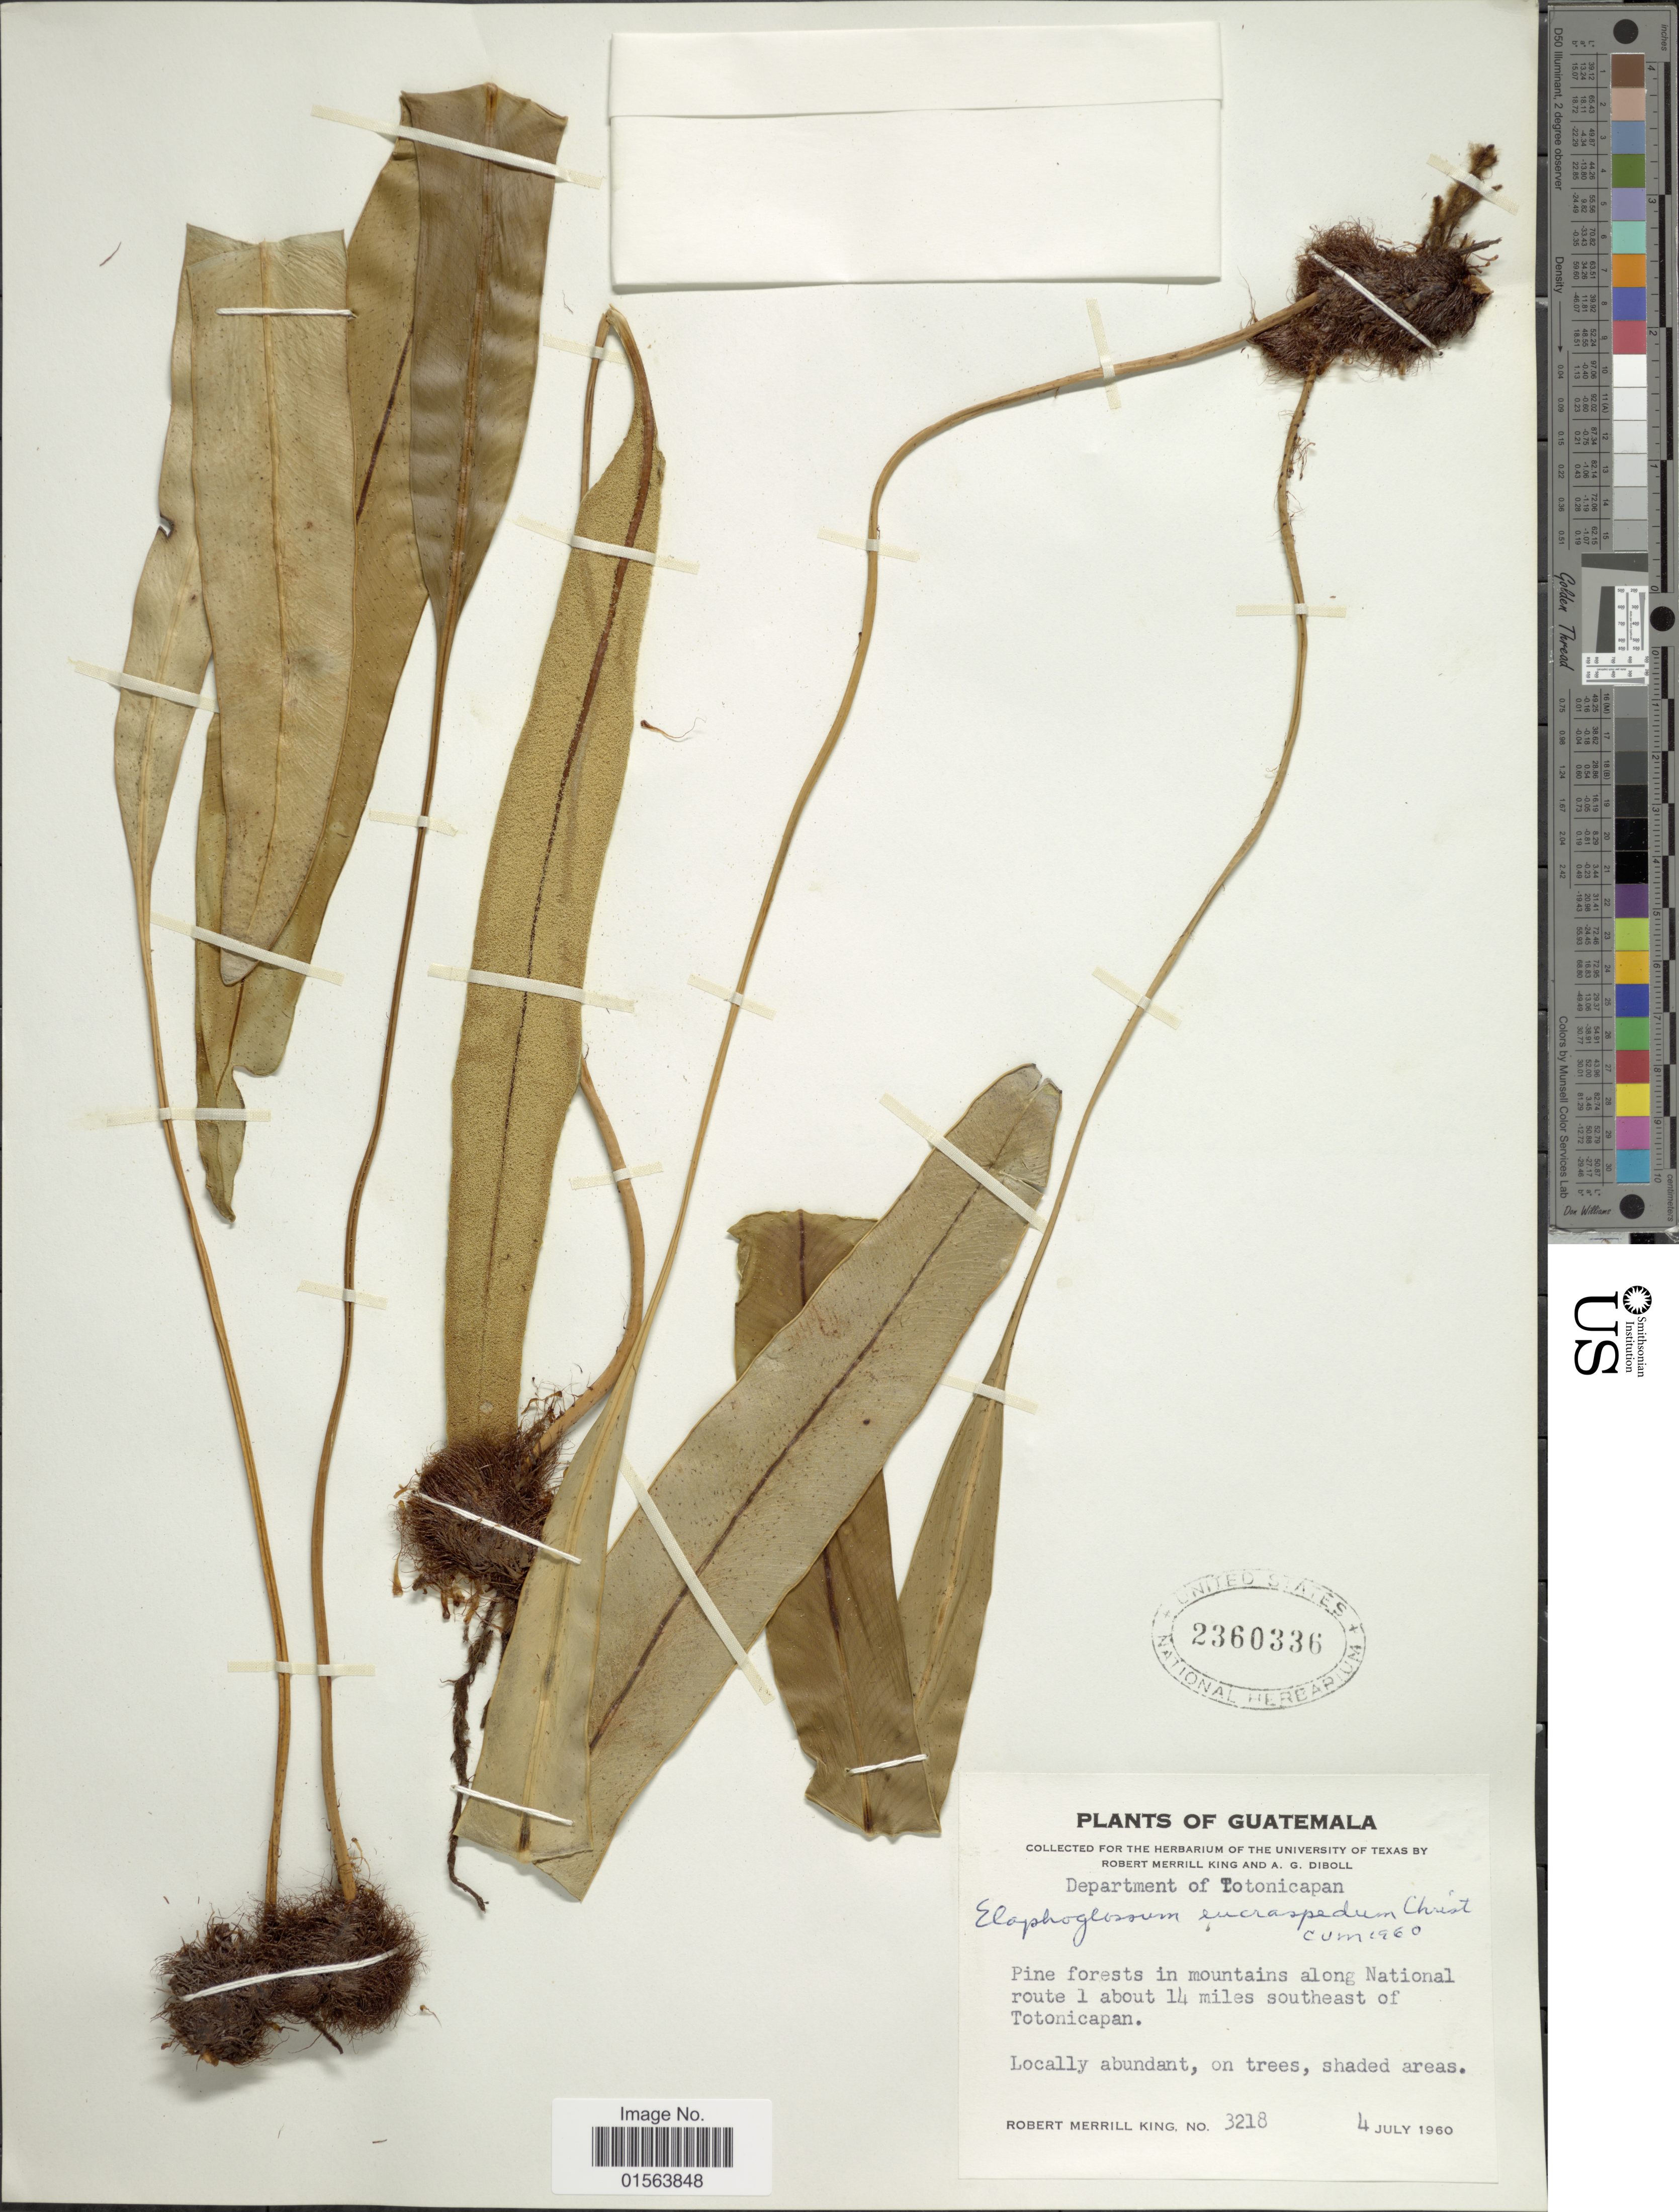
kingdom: Plantae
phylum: Tracheophyta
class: Polypodiopsida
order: Polypodiales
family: Dryopteridaceae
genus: Elaphoglossum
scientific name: Elaphoglossum glaucum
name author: T. Moore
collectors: R. M. King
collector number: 3218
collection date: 1960-07-04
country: Guatemala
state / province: Totonicapan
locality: Department of Totonicapan, in moutains along National route 1 about 14 miles southeast of Totonicapan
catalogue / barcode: US 2360336